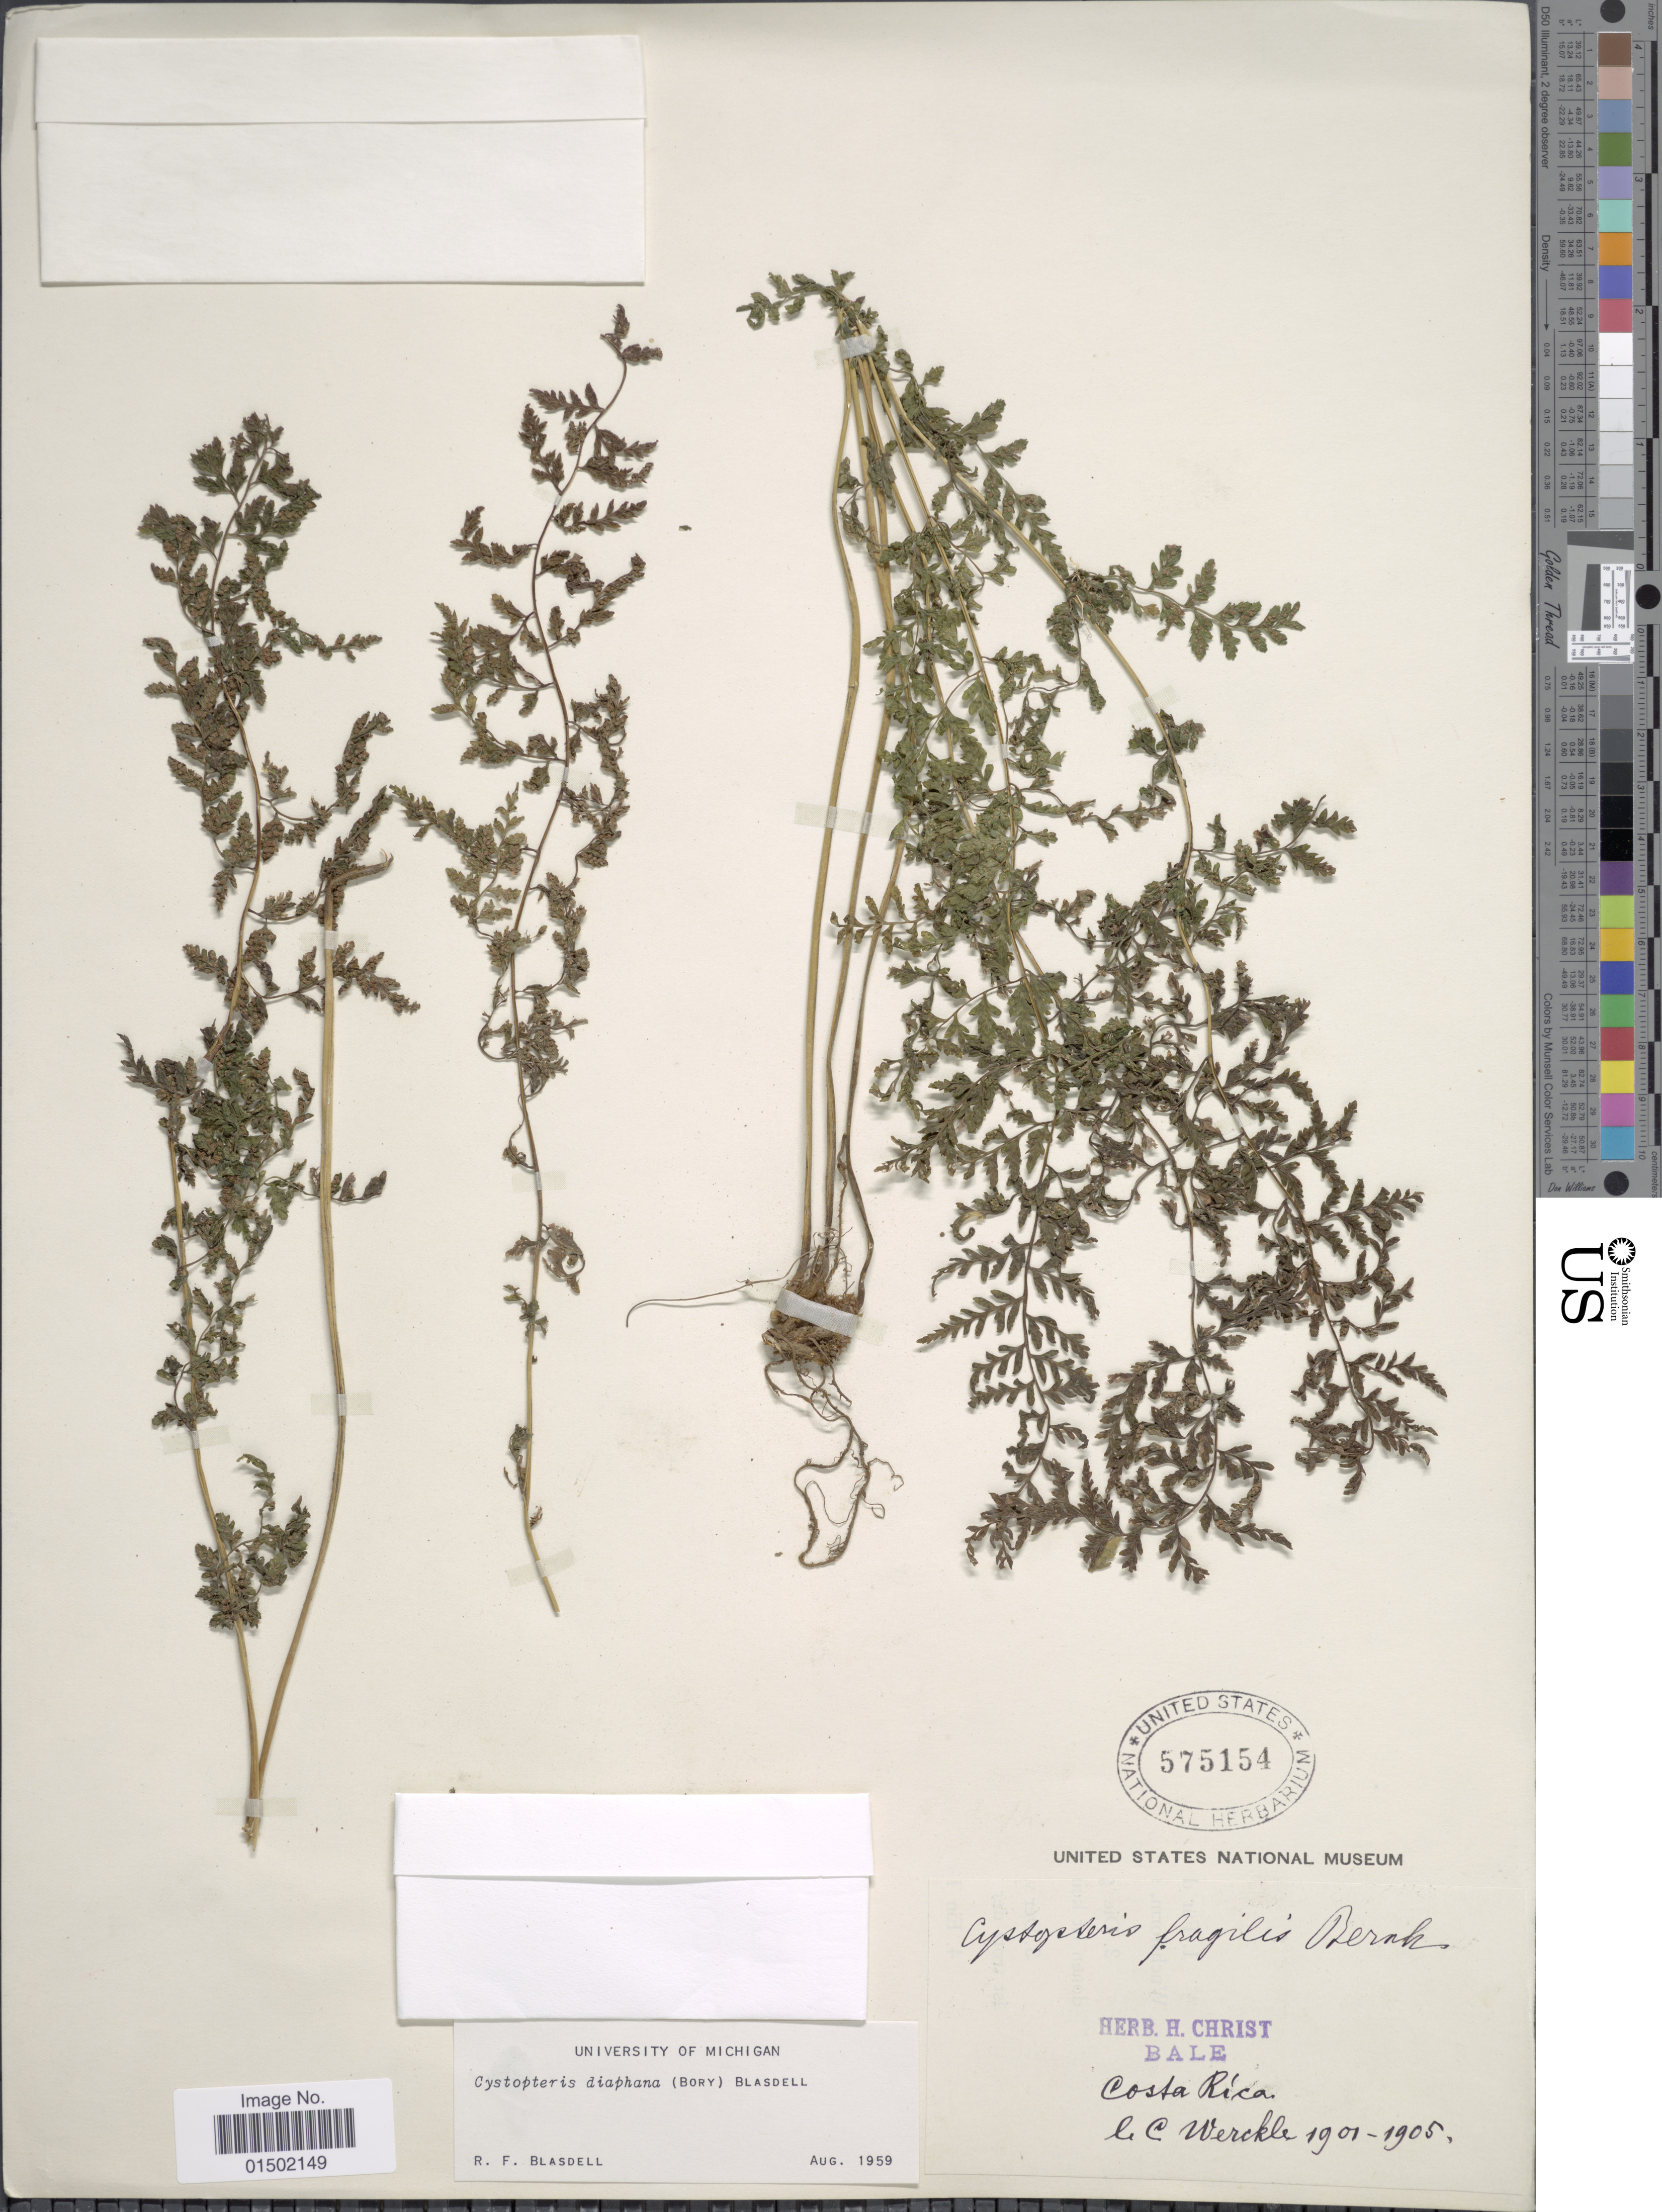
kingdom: Plantae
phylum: Tracheophyta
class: Polypodiopsida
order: Polypodiales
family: Cystopteridaceae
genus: Cystopteris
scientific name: Cystopteris diaphana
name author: (Bory) Blasdell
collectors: C. C Wercklé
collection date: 1901/1905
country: Costa Rica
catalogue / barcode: US 575154